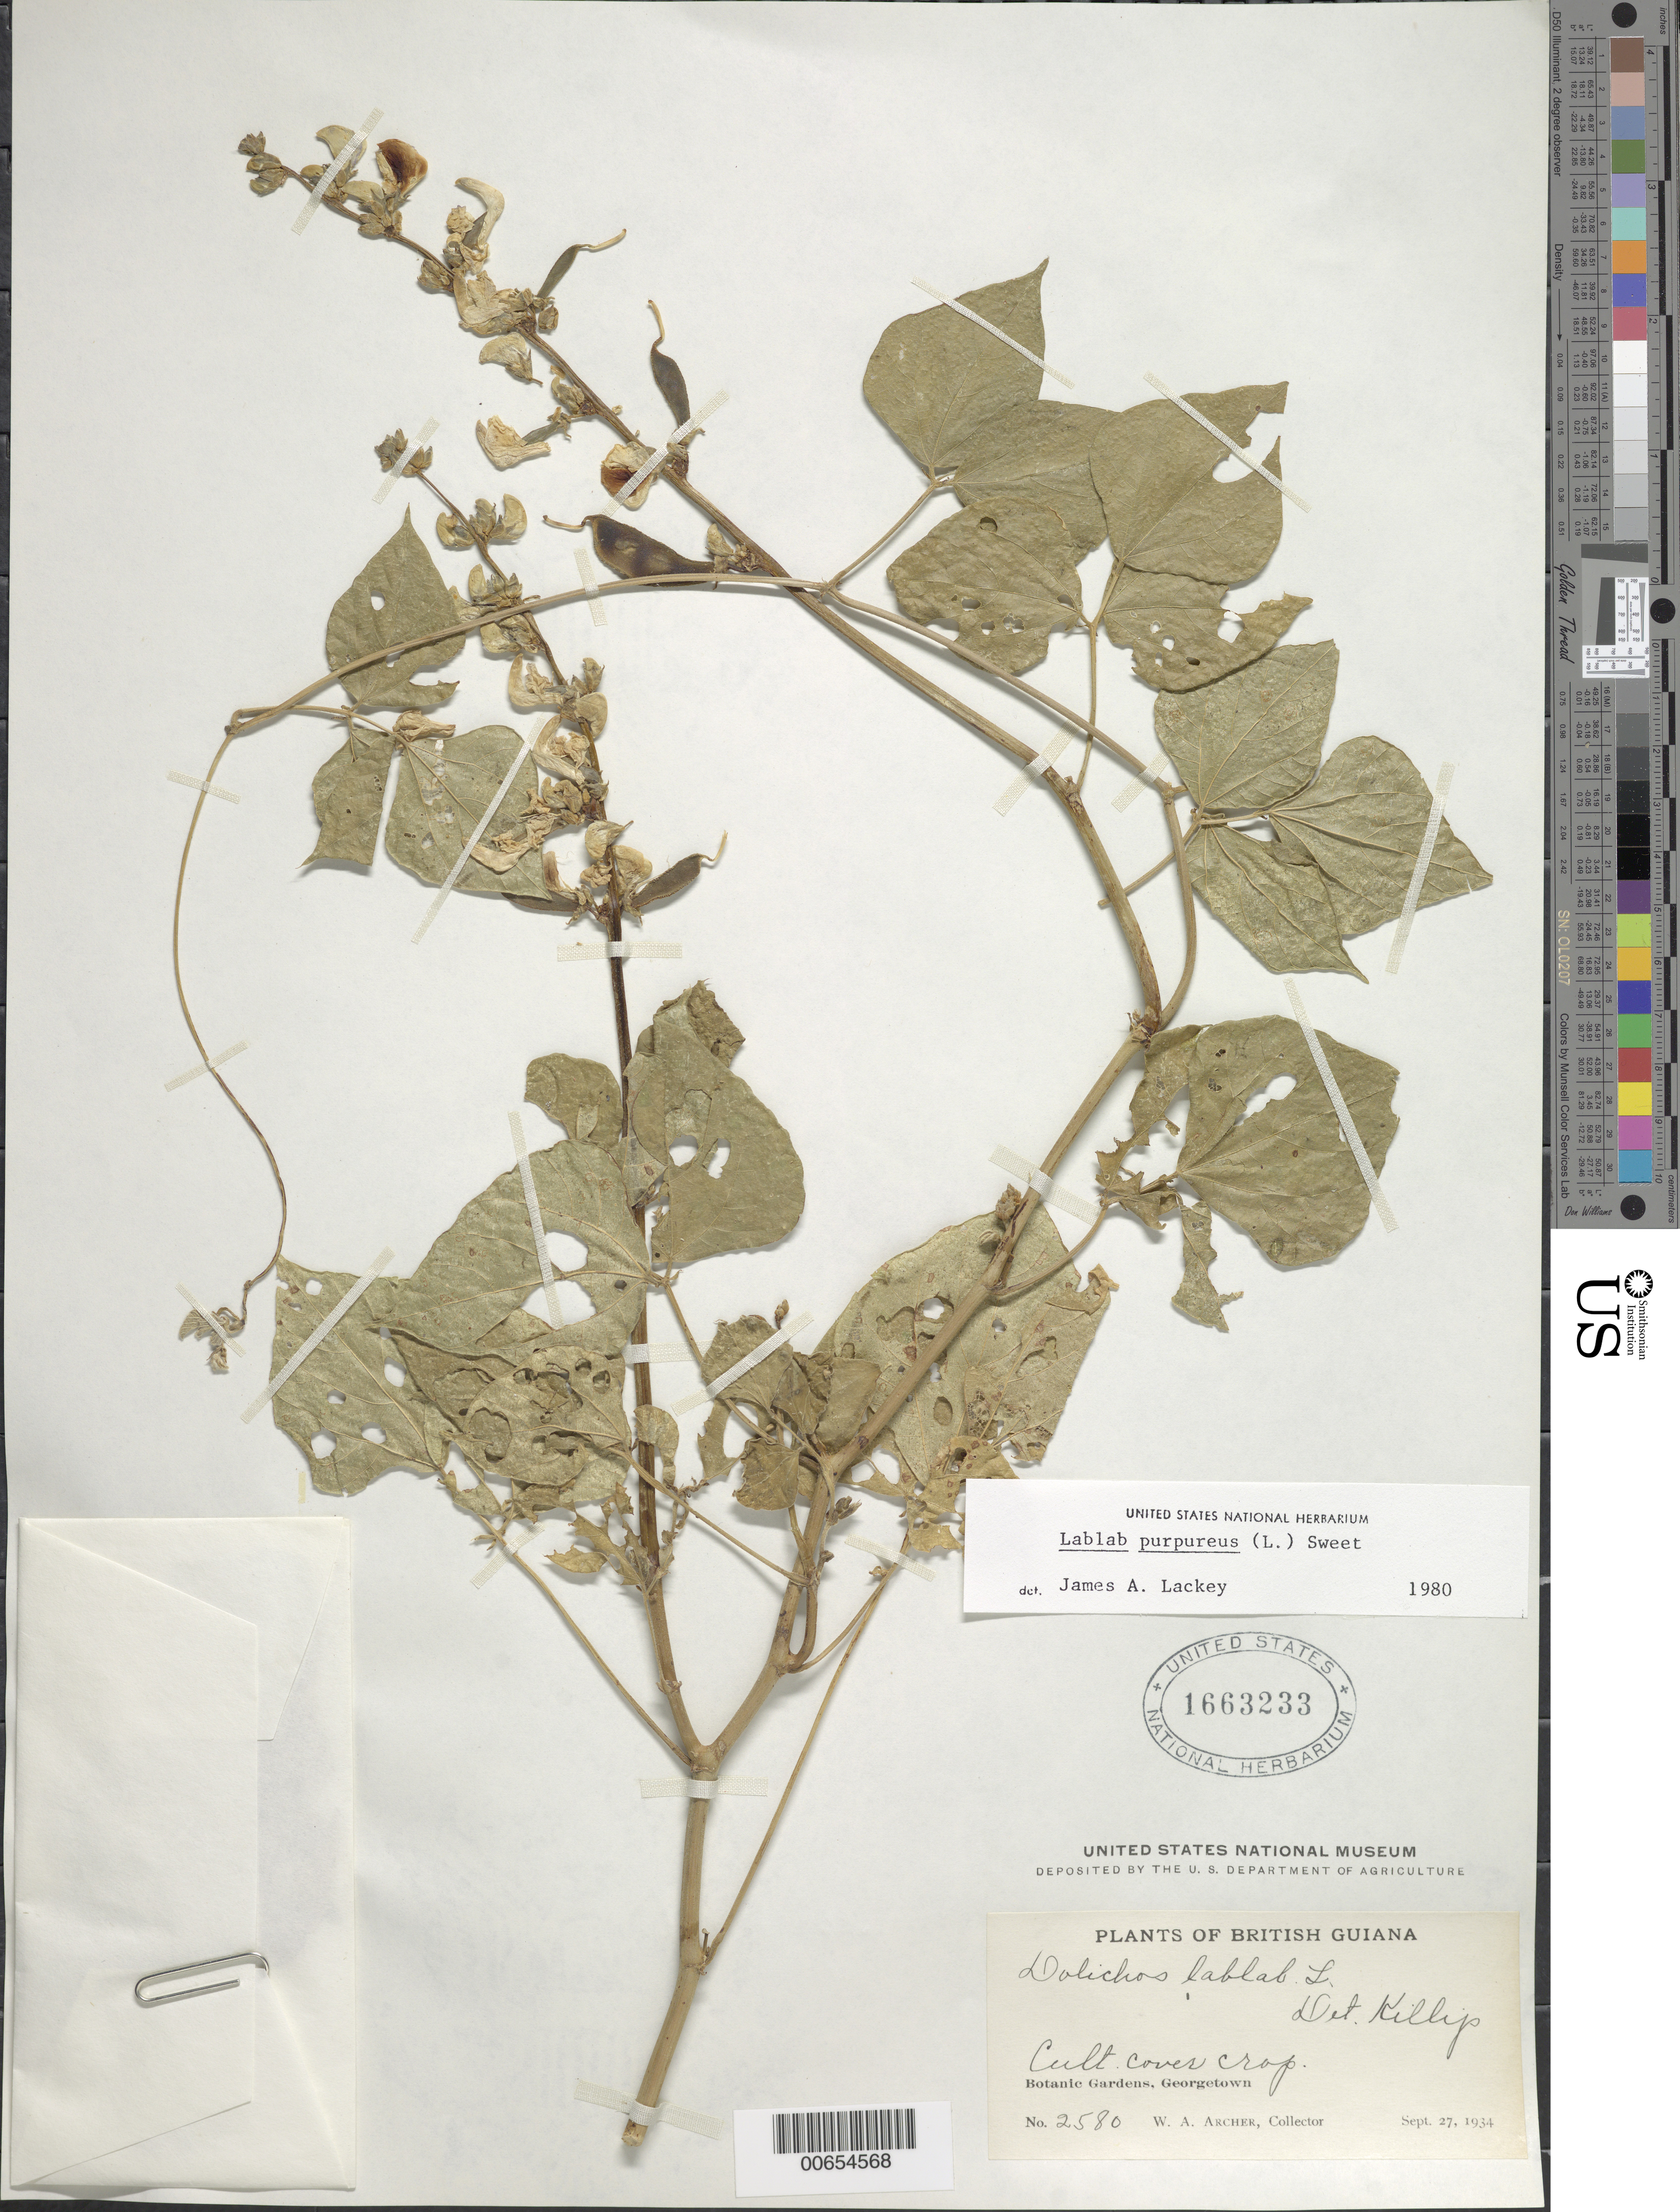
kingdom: Plantae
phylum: Tracheophyta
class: Magnoliopsida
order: Fabales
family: Fabaceae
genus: Lablab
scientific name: Lablab purpureus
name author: (L.) Sweet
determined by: Lackey, James A.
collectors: W. A. Archer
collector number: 2580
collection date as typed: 27-Sep-34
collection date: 1934-09-27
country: Guyana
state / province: Demerara-Mahaica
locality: Georgetown, Botanic Gardens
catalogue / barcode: US 1663233